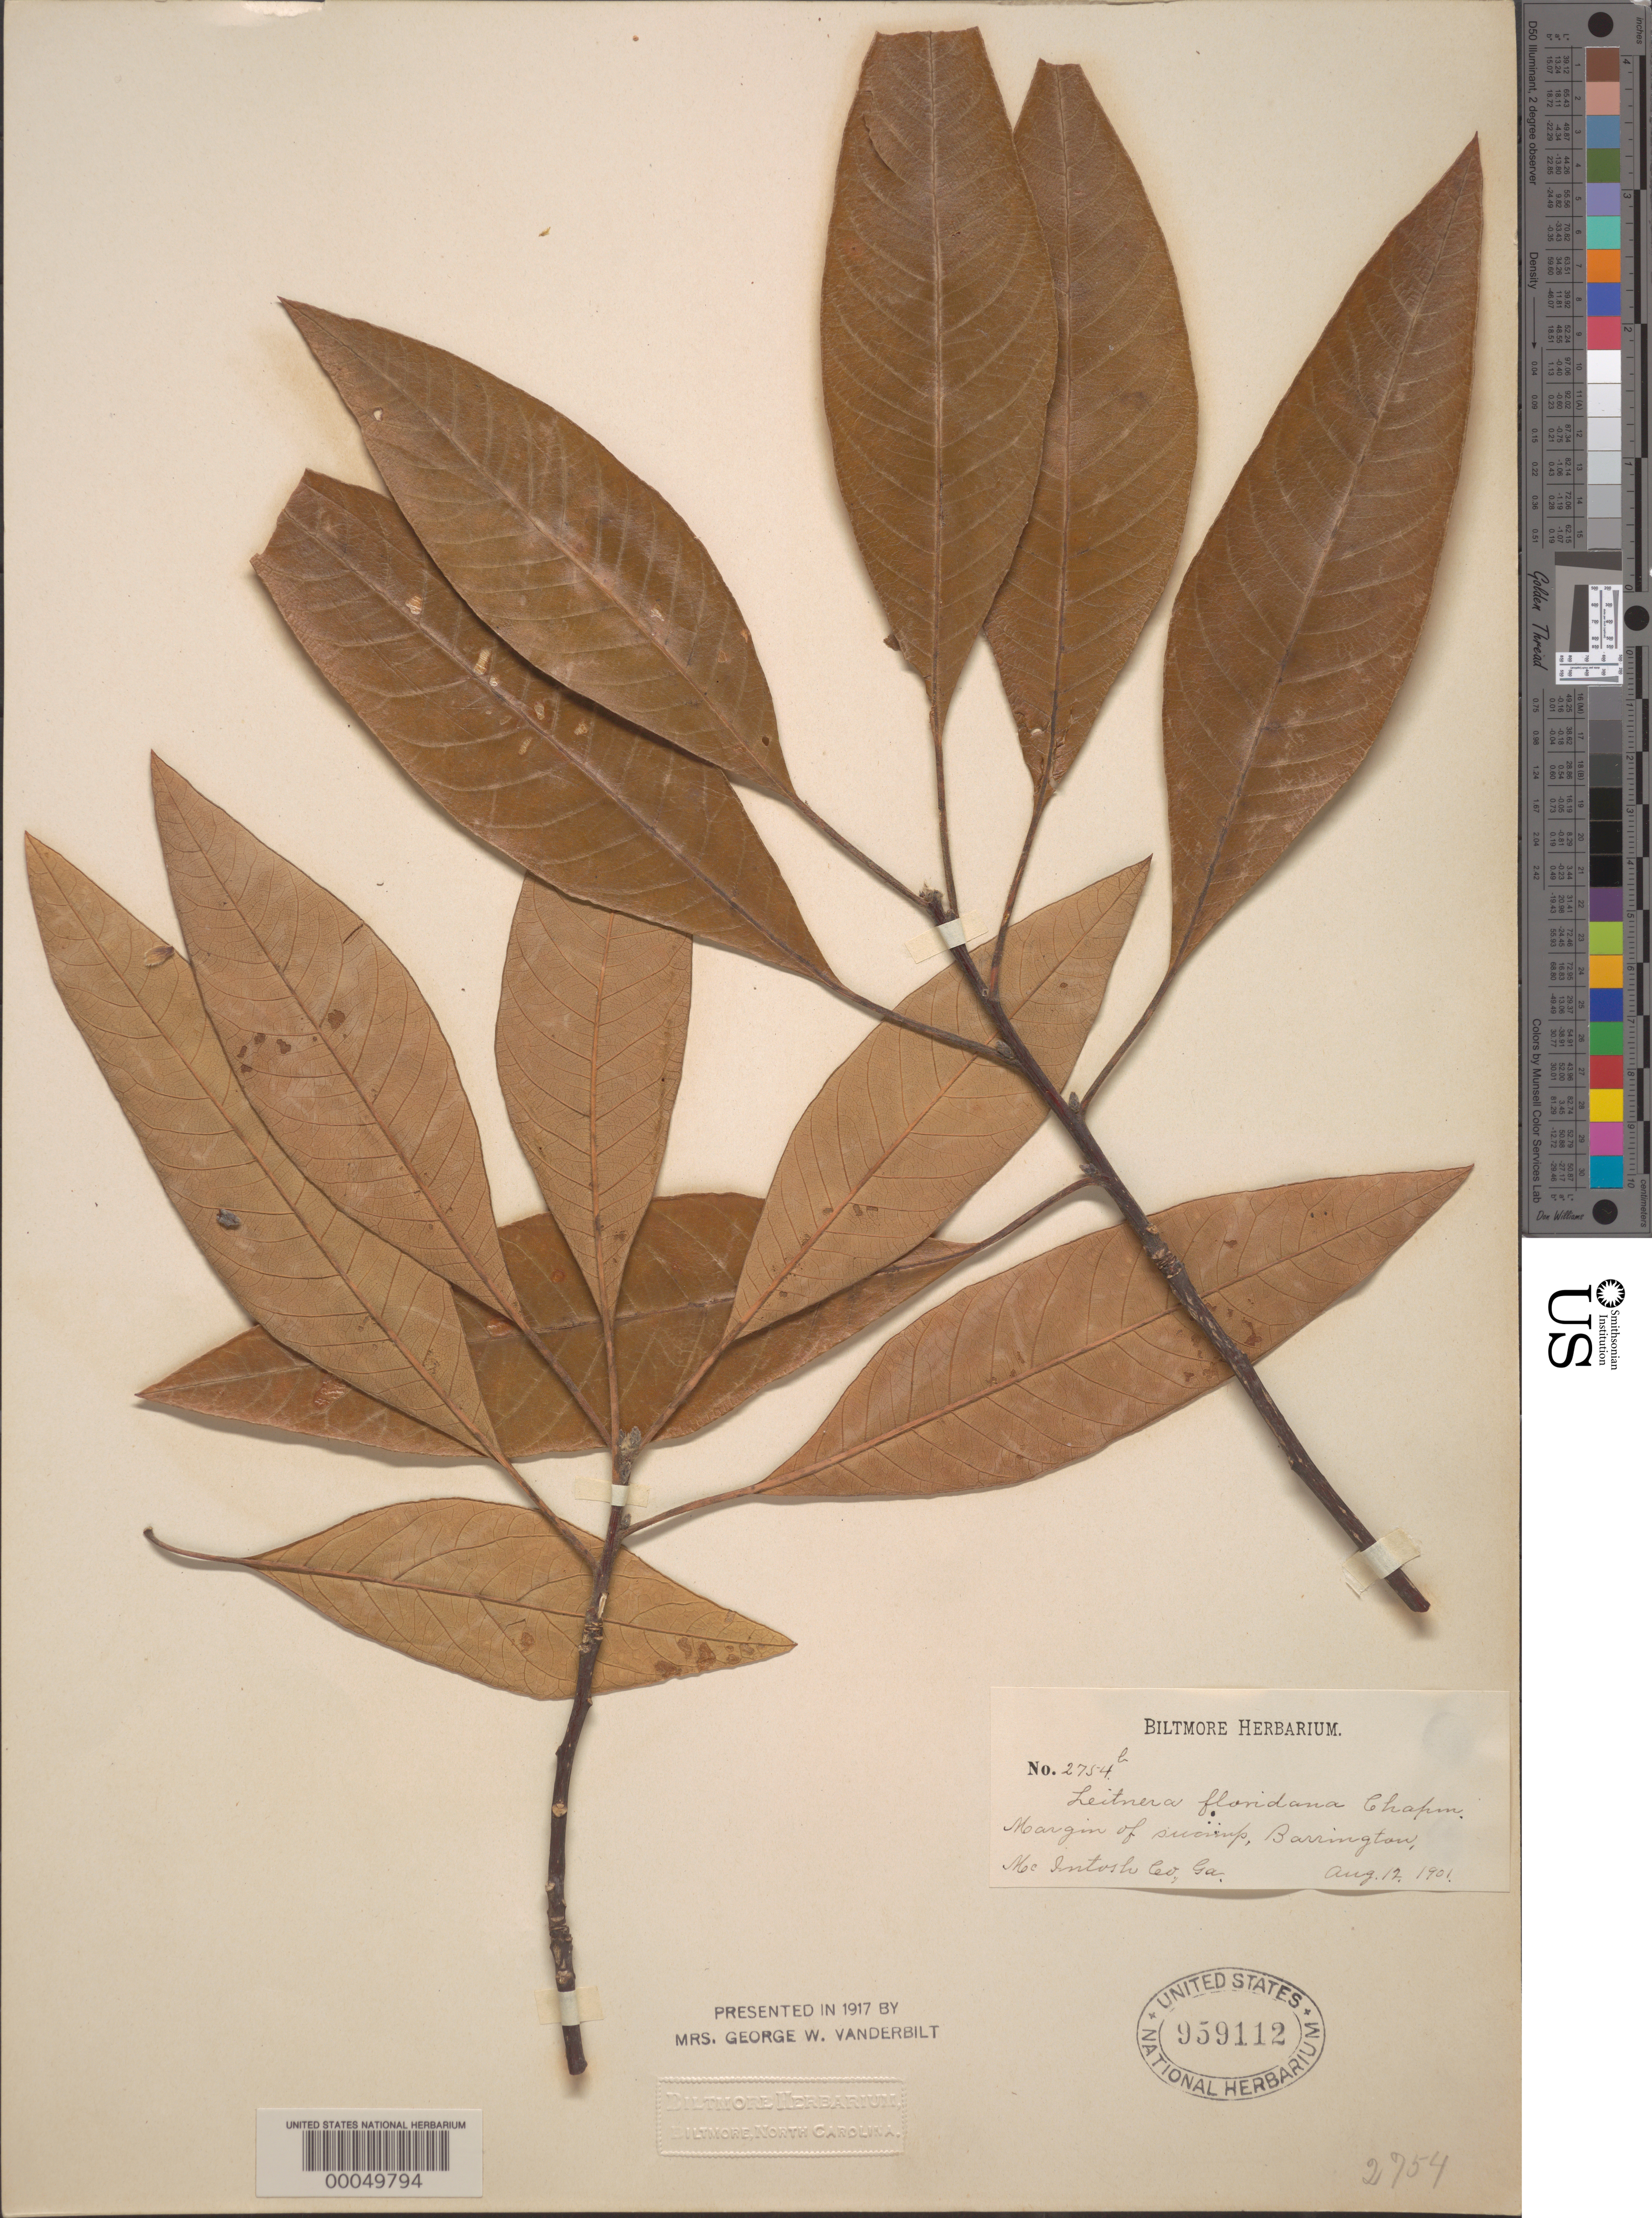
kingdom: Plantae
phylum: Tracheophyta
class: Magnoliopsida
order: Sapindales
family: Simaroubaceae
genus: Leitneria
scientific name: Leitneria floridana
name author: Chapm.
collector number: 2754b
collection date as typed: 12 Aug 1901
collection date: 1901-08-12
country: United States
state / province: Georgia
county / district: Mcintosh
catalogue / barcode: US 959112